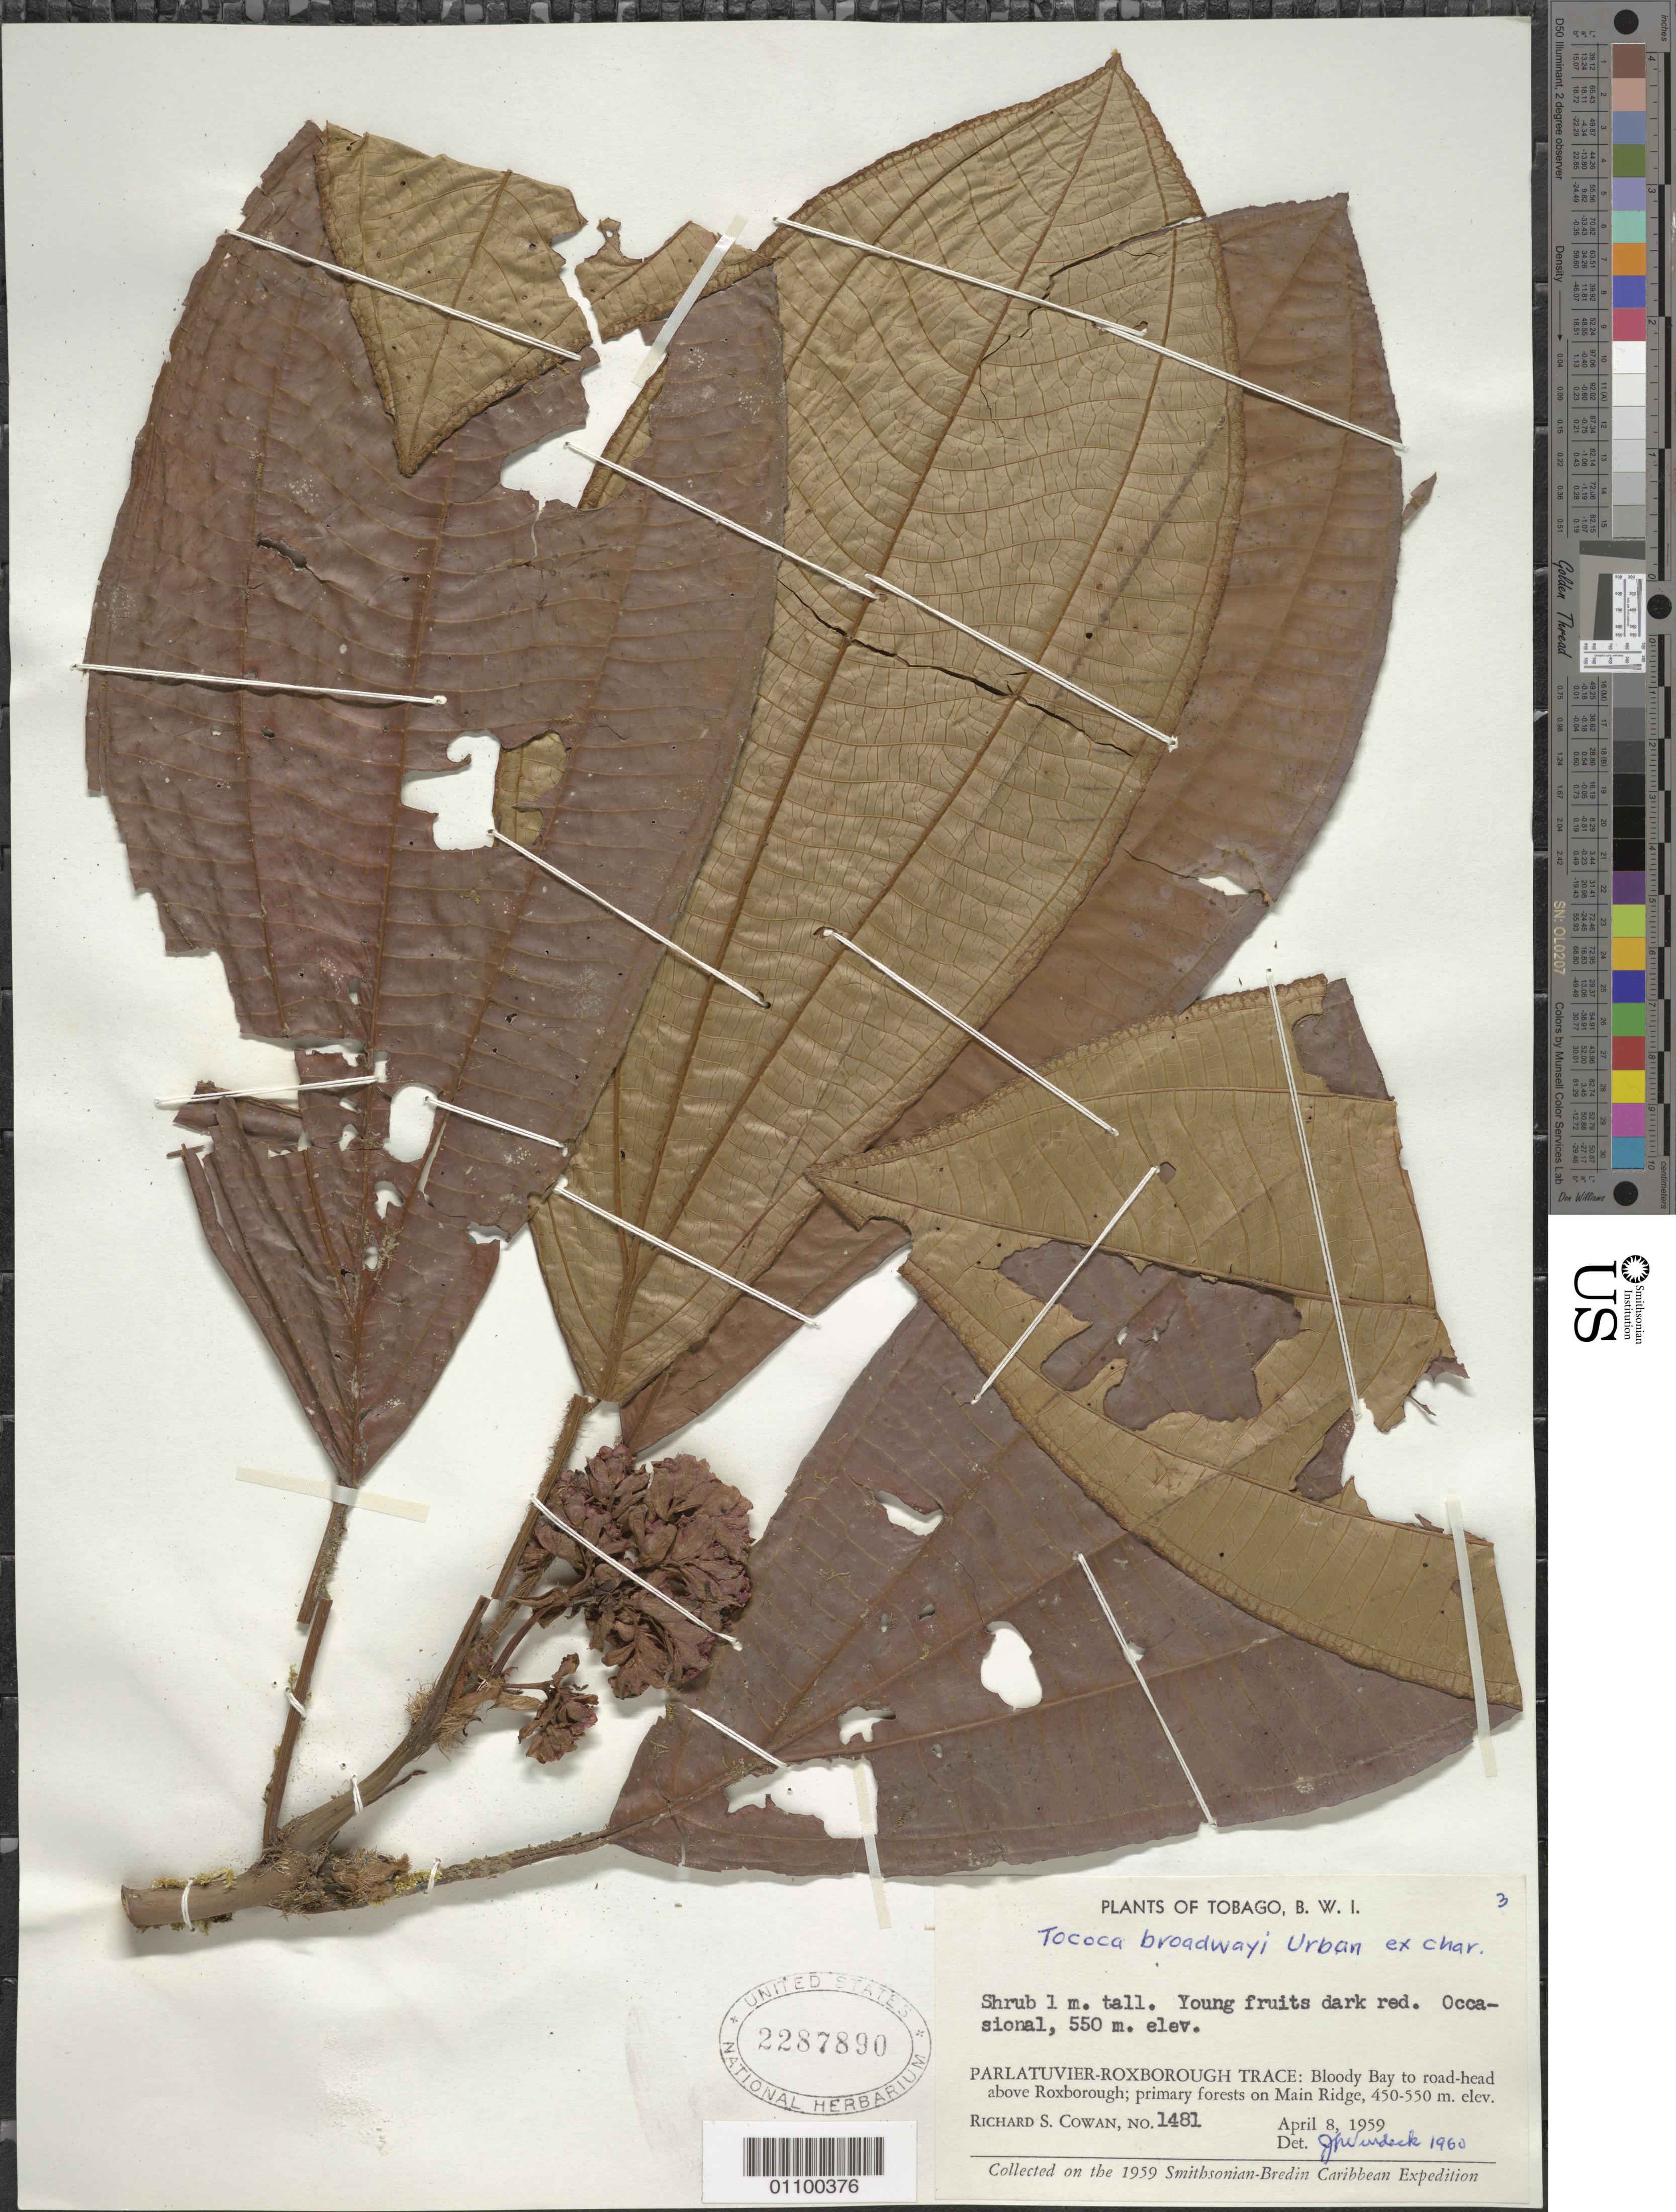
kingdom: Plantae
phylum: Tracheophyta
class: Magnoliopsida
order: Myrtales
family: Melastomataceae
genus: Tococa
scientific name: Tococa broadwayi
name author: Urb.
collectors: R. S. Cowan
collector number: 1481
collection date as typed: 08 Apr 1959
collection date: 1959-04-08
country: Trinidad and Tobago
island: Tobago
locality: Parlatuvier-Roxborough Trace: Bloody Bay to road-head above Roxborough; primary forests on Main Ridge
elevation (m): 550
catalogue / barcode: US 2287890